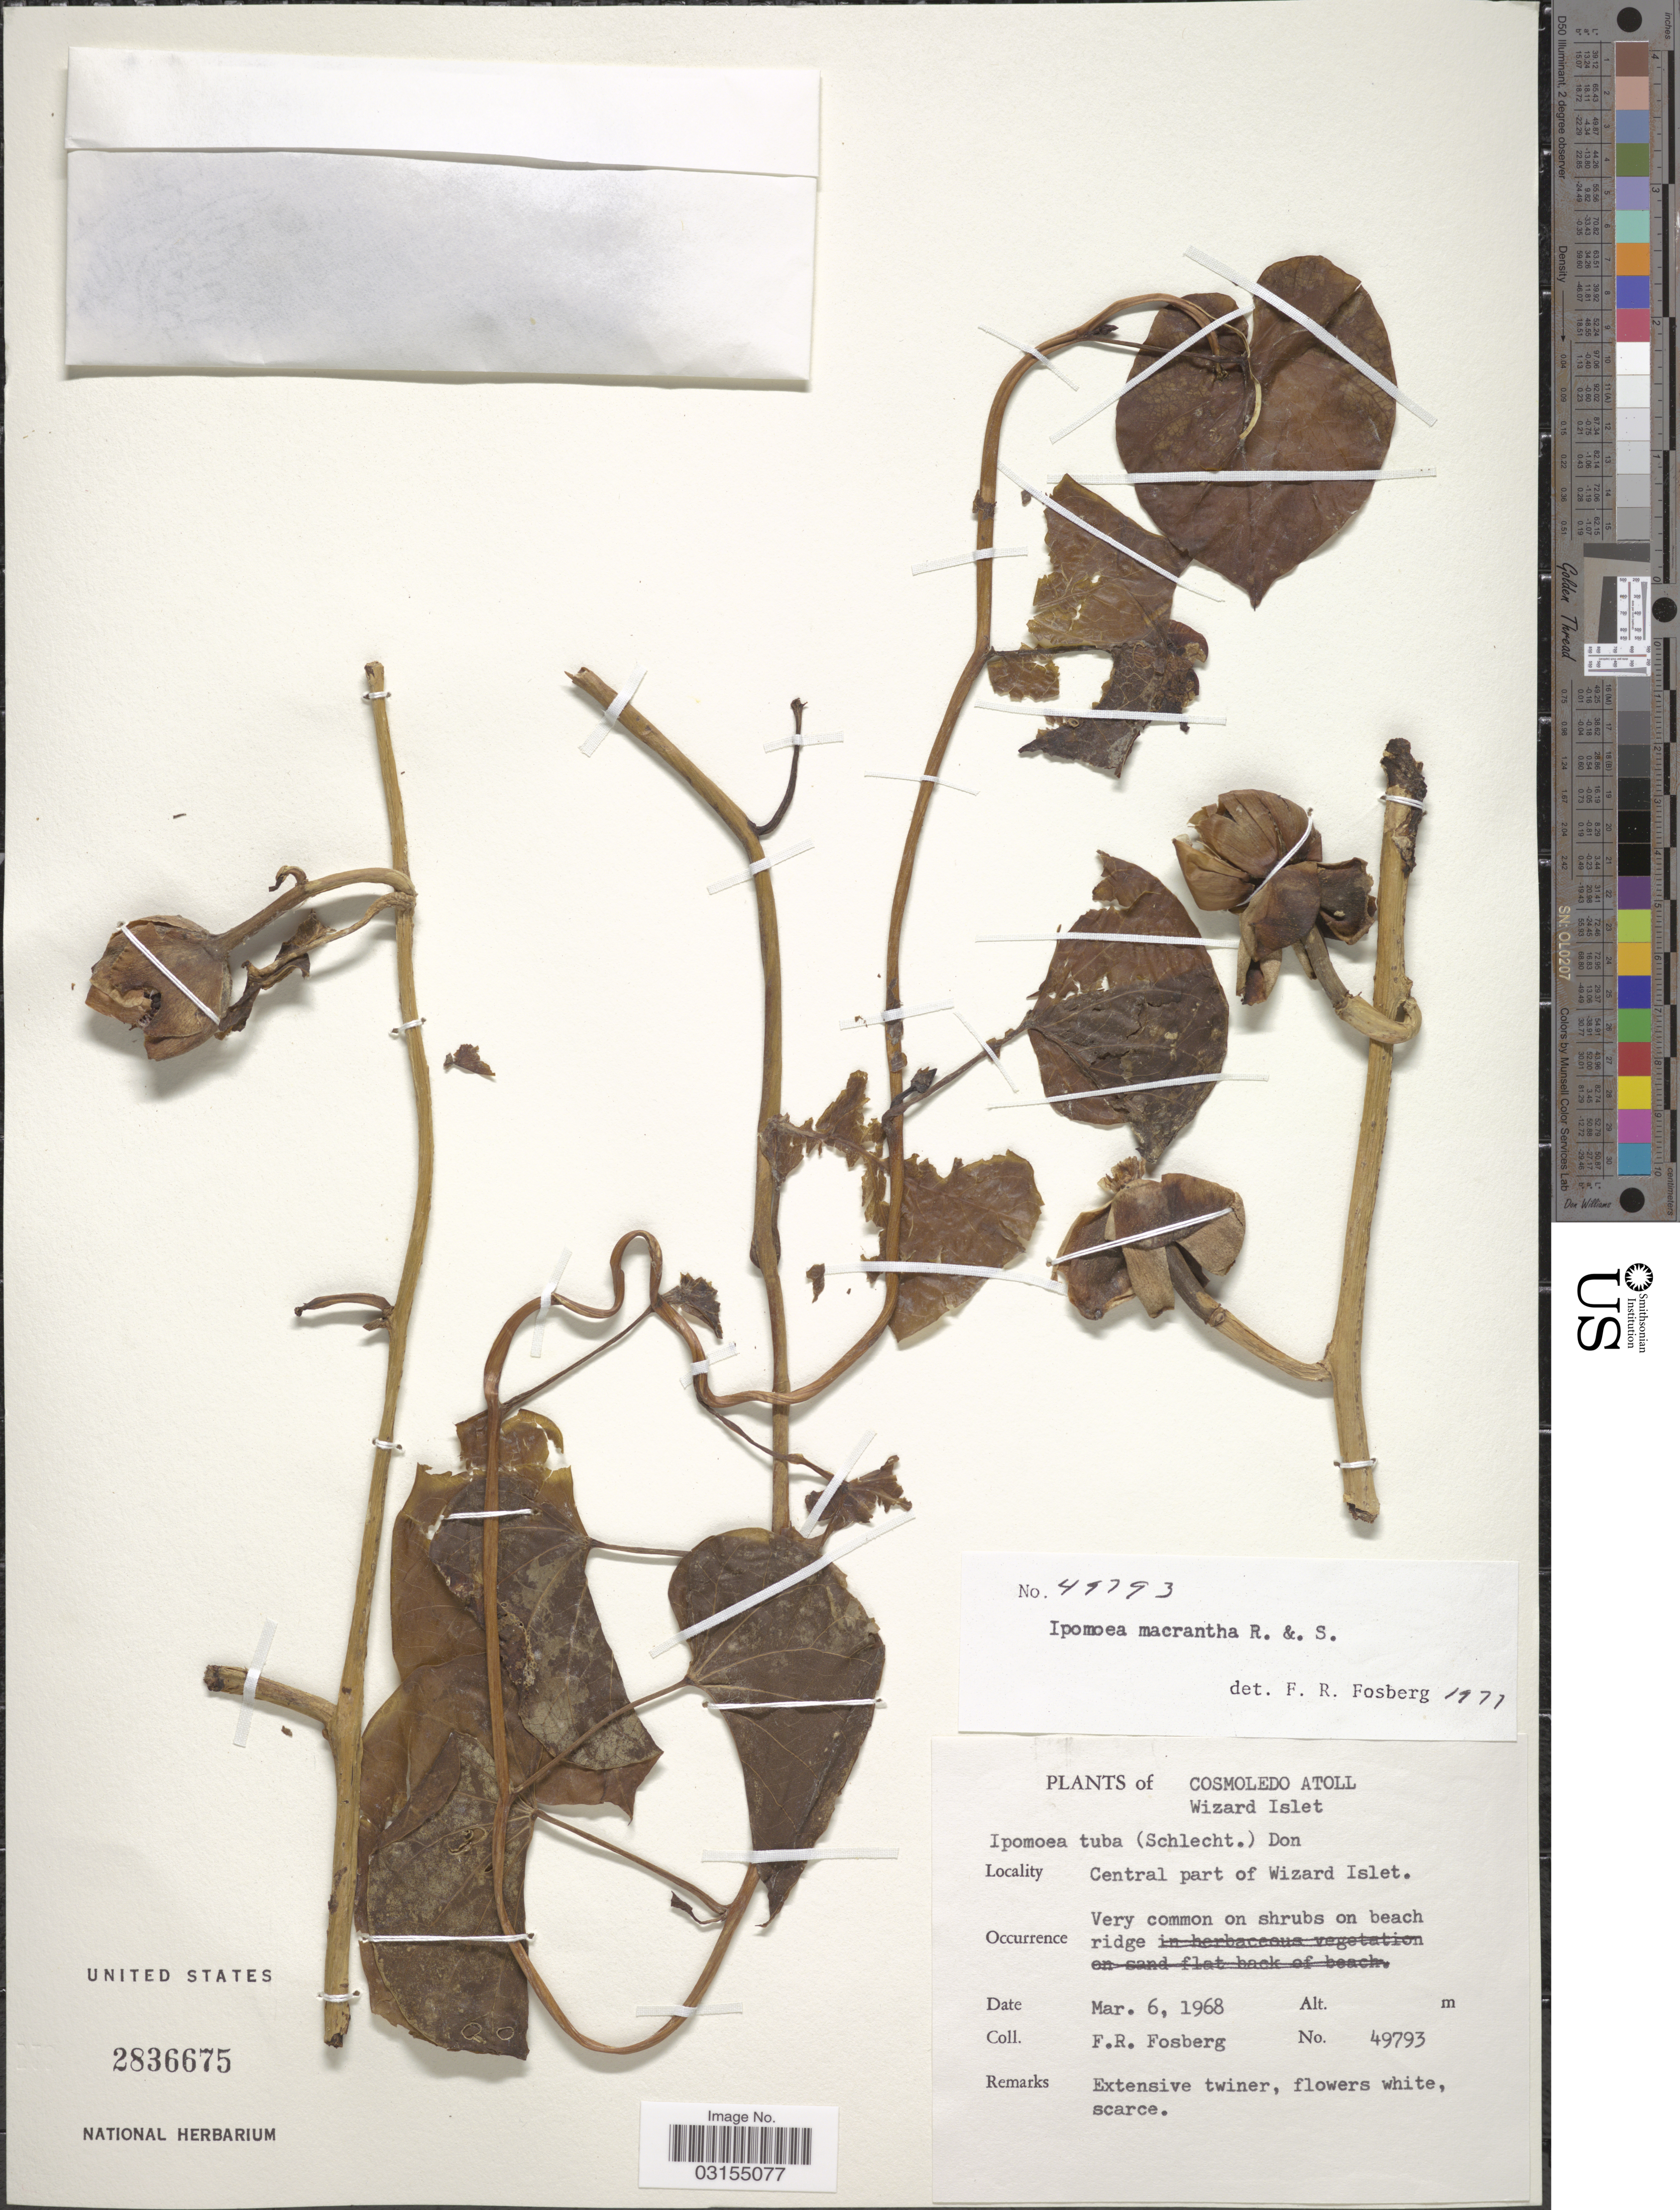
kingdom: Plantae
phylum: Tracheophyta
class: Magnoliopsida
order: Solanales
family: Convolvulaceae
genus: Ipomoea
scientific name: Ipomoea macrantha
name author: Roem. & Schult.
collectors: F. R. Fosberg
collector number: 49793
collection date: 1968-03-06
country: Seychelles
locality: Cosmoledo Atoll, Wizard Islet. Central part of Wizard Islet.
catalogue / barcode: US 2836675